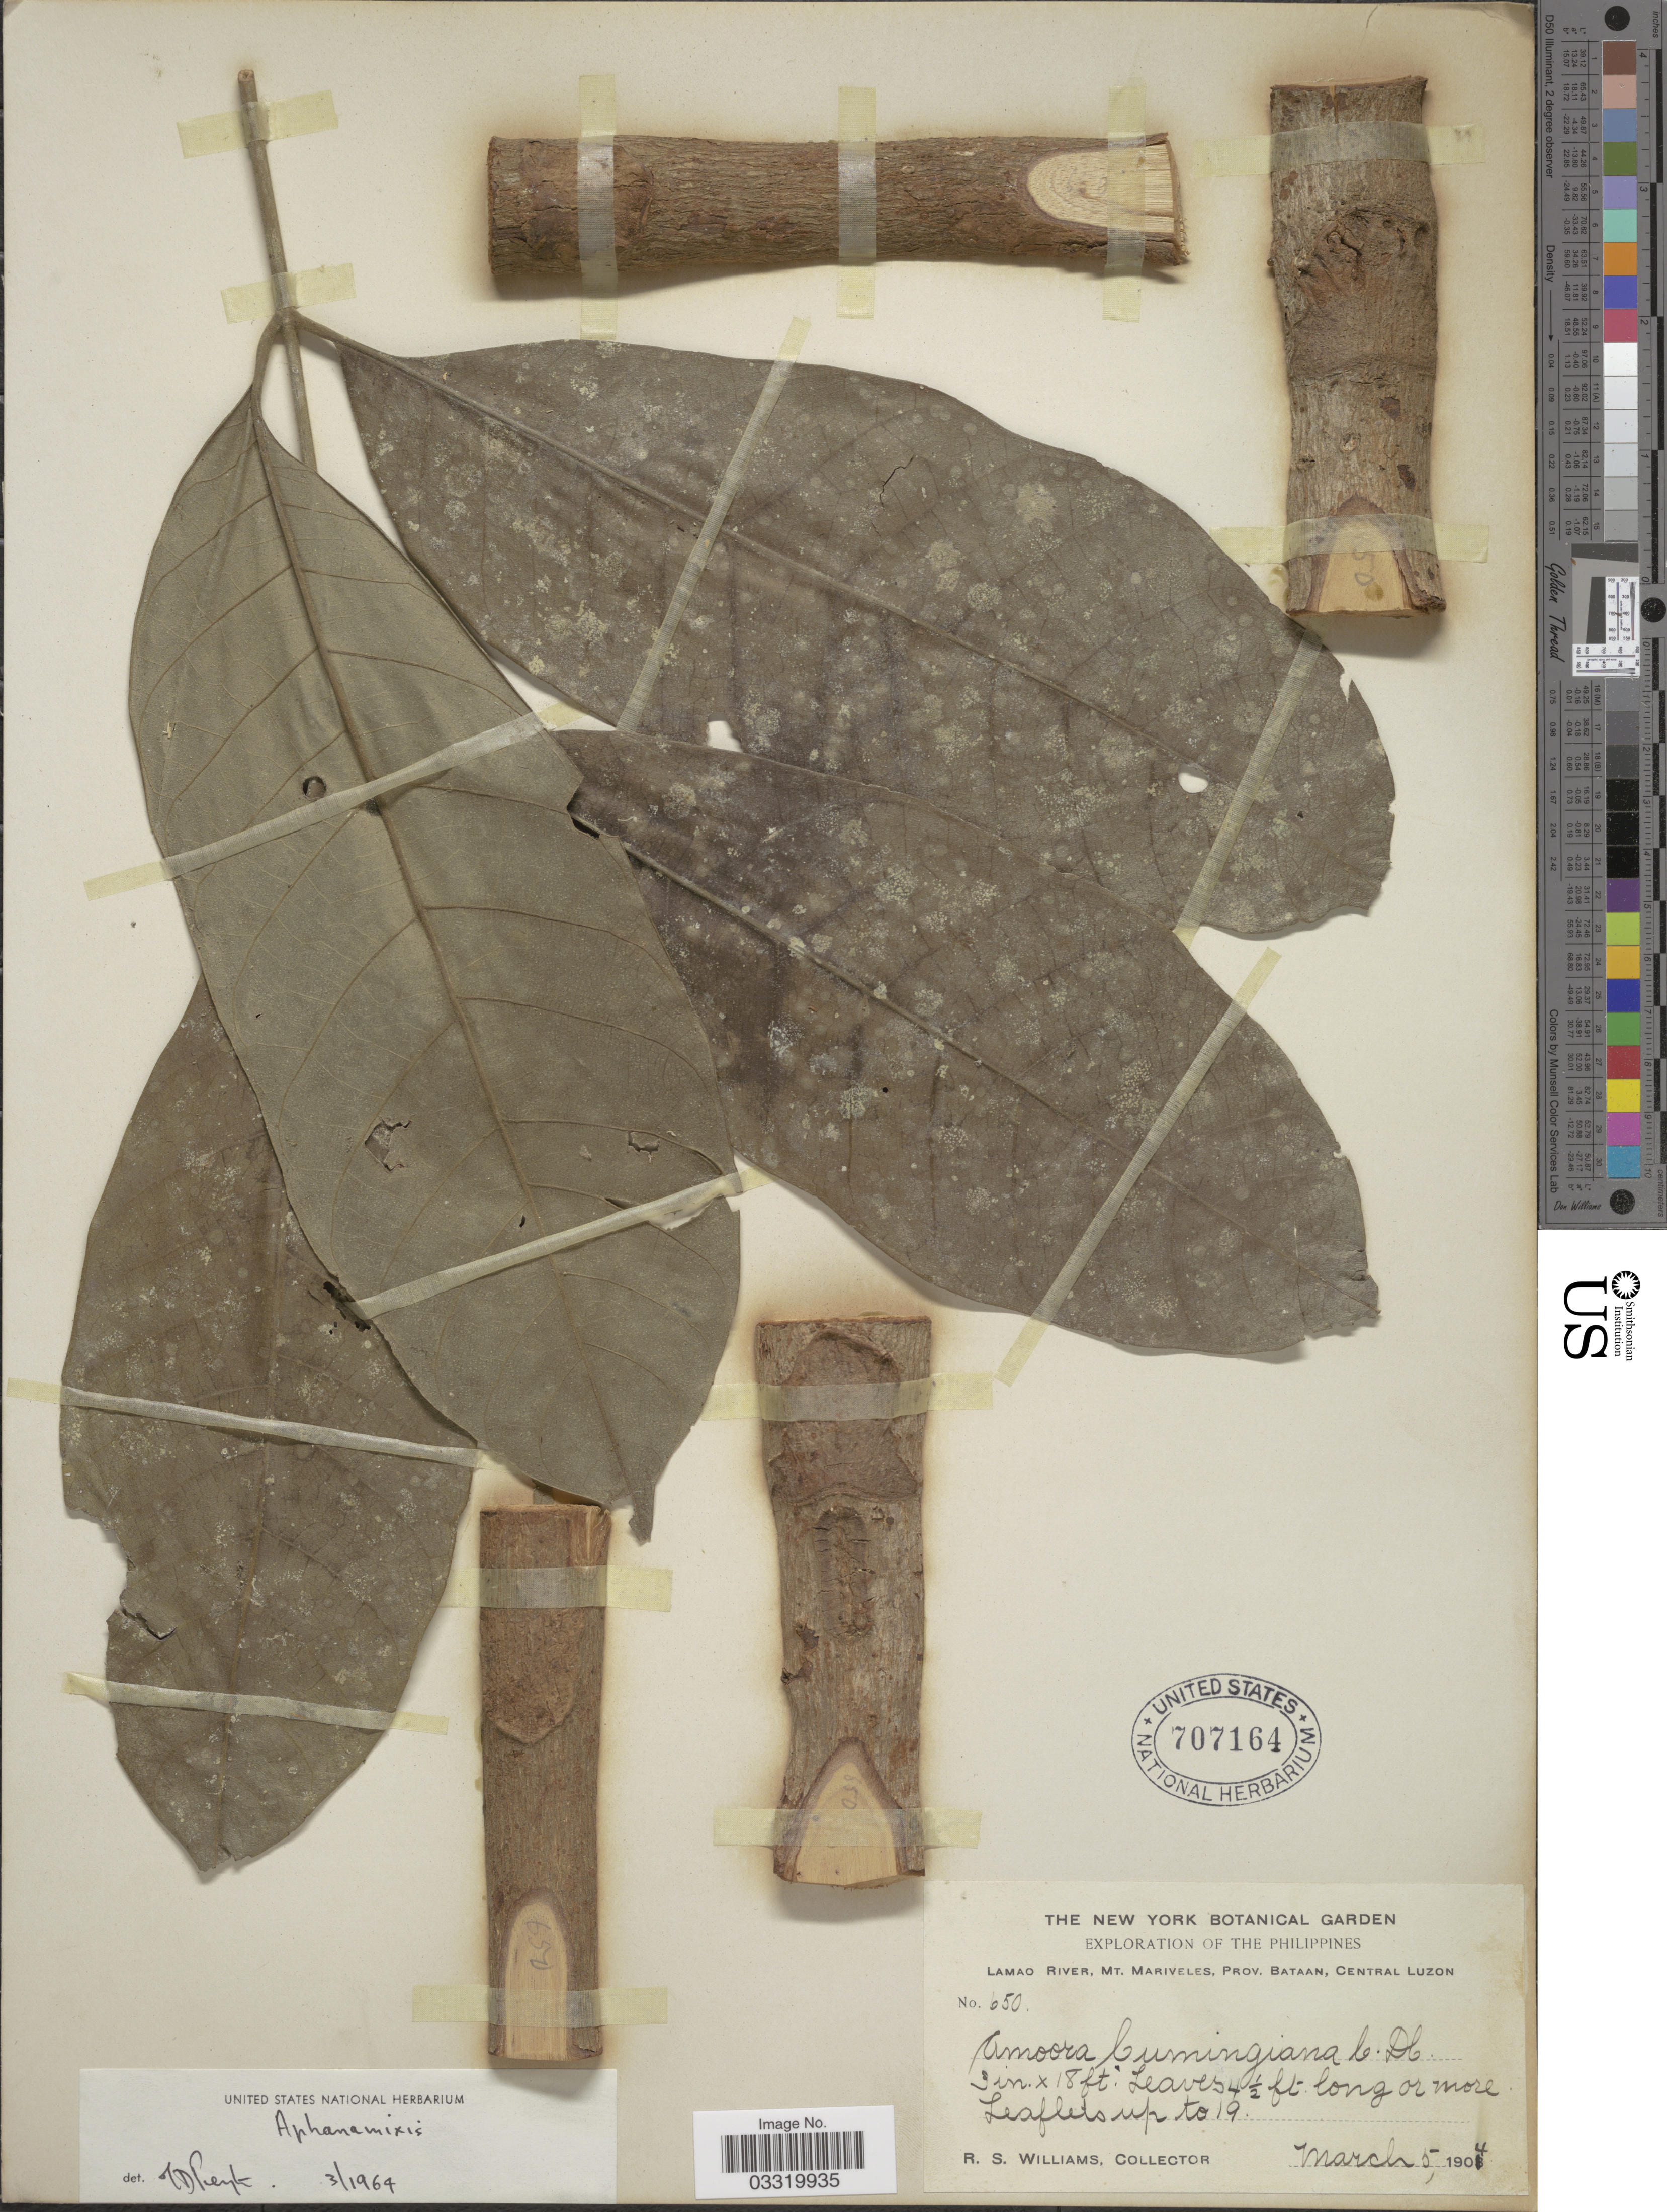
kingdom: Plantae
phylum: Tracheophyta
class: Magnoliopsida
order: Sapindales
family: Meliaceae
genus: Aphanamixis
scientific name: Aphanamixis polystachya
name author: (Wall.) R. Parker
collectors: R. S. Williams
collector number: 650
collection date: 1904-03-05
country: Philippines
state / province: Central Luzon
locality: Lamao River, Mt. Mariveles, Province of Bataan, Central Luzon.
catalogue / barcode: US 707164